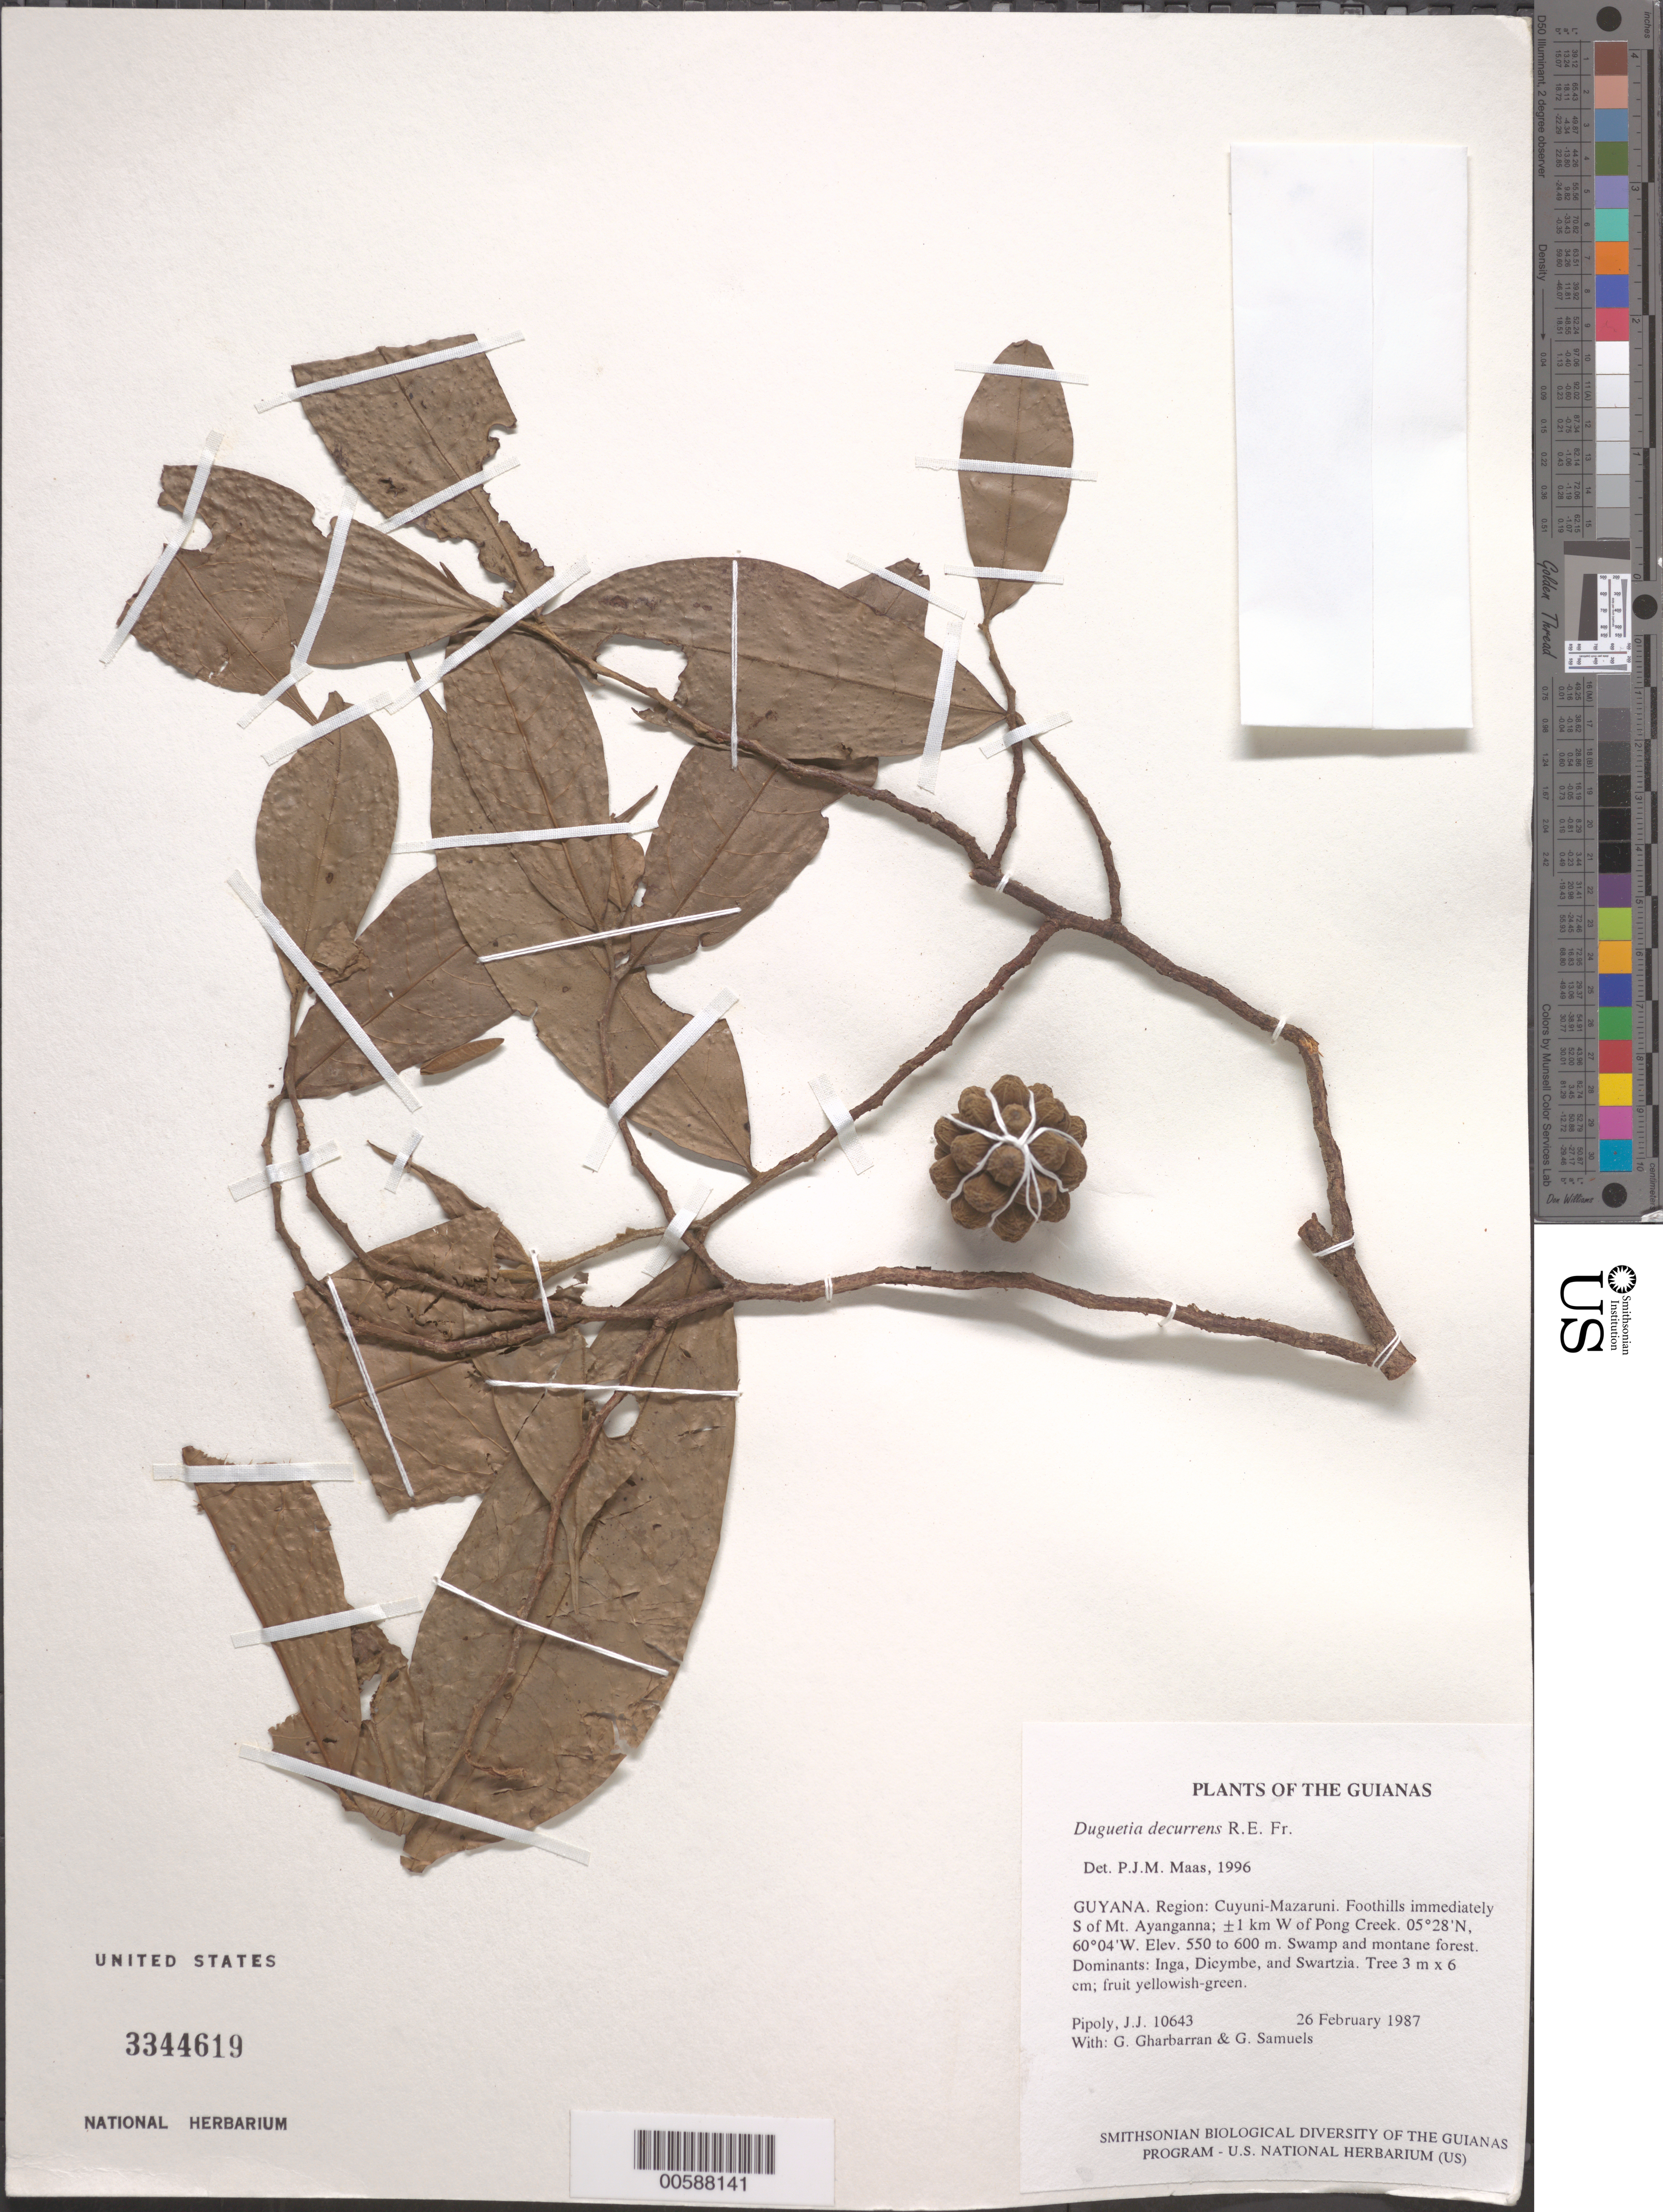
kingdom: Plantae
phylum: Tracheophyta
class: Magnoliopsida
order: Magnoliales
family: Annonaceae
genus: Duguetia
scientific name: Duguetia decurrens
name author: R.E. Fr.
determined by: Maas, Paul J. M.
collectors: J. J. Pipoly, G. Gharbarran & G. Samuels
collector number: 10643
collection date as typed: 26 February 1987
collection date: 1987-02-26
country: Guyana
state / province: Cuyuni-Mazaruni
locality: Foothills immediately S of Mt. Ayanganna; ±1 km W of Pong Creek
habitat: Swamp and montane forest. Dominants: Inga, Dicymbe, and Swartzia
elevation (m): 550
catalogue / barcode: US 3344619